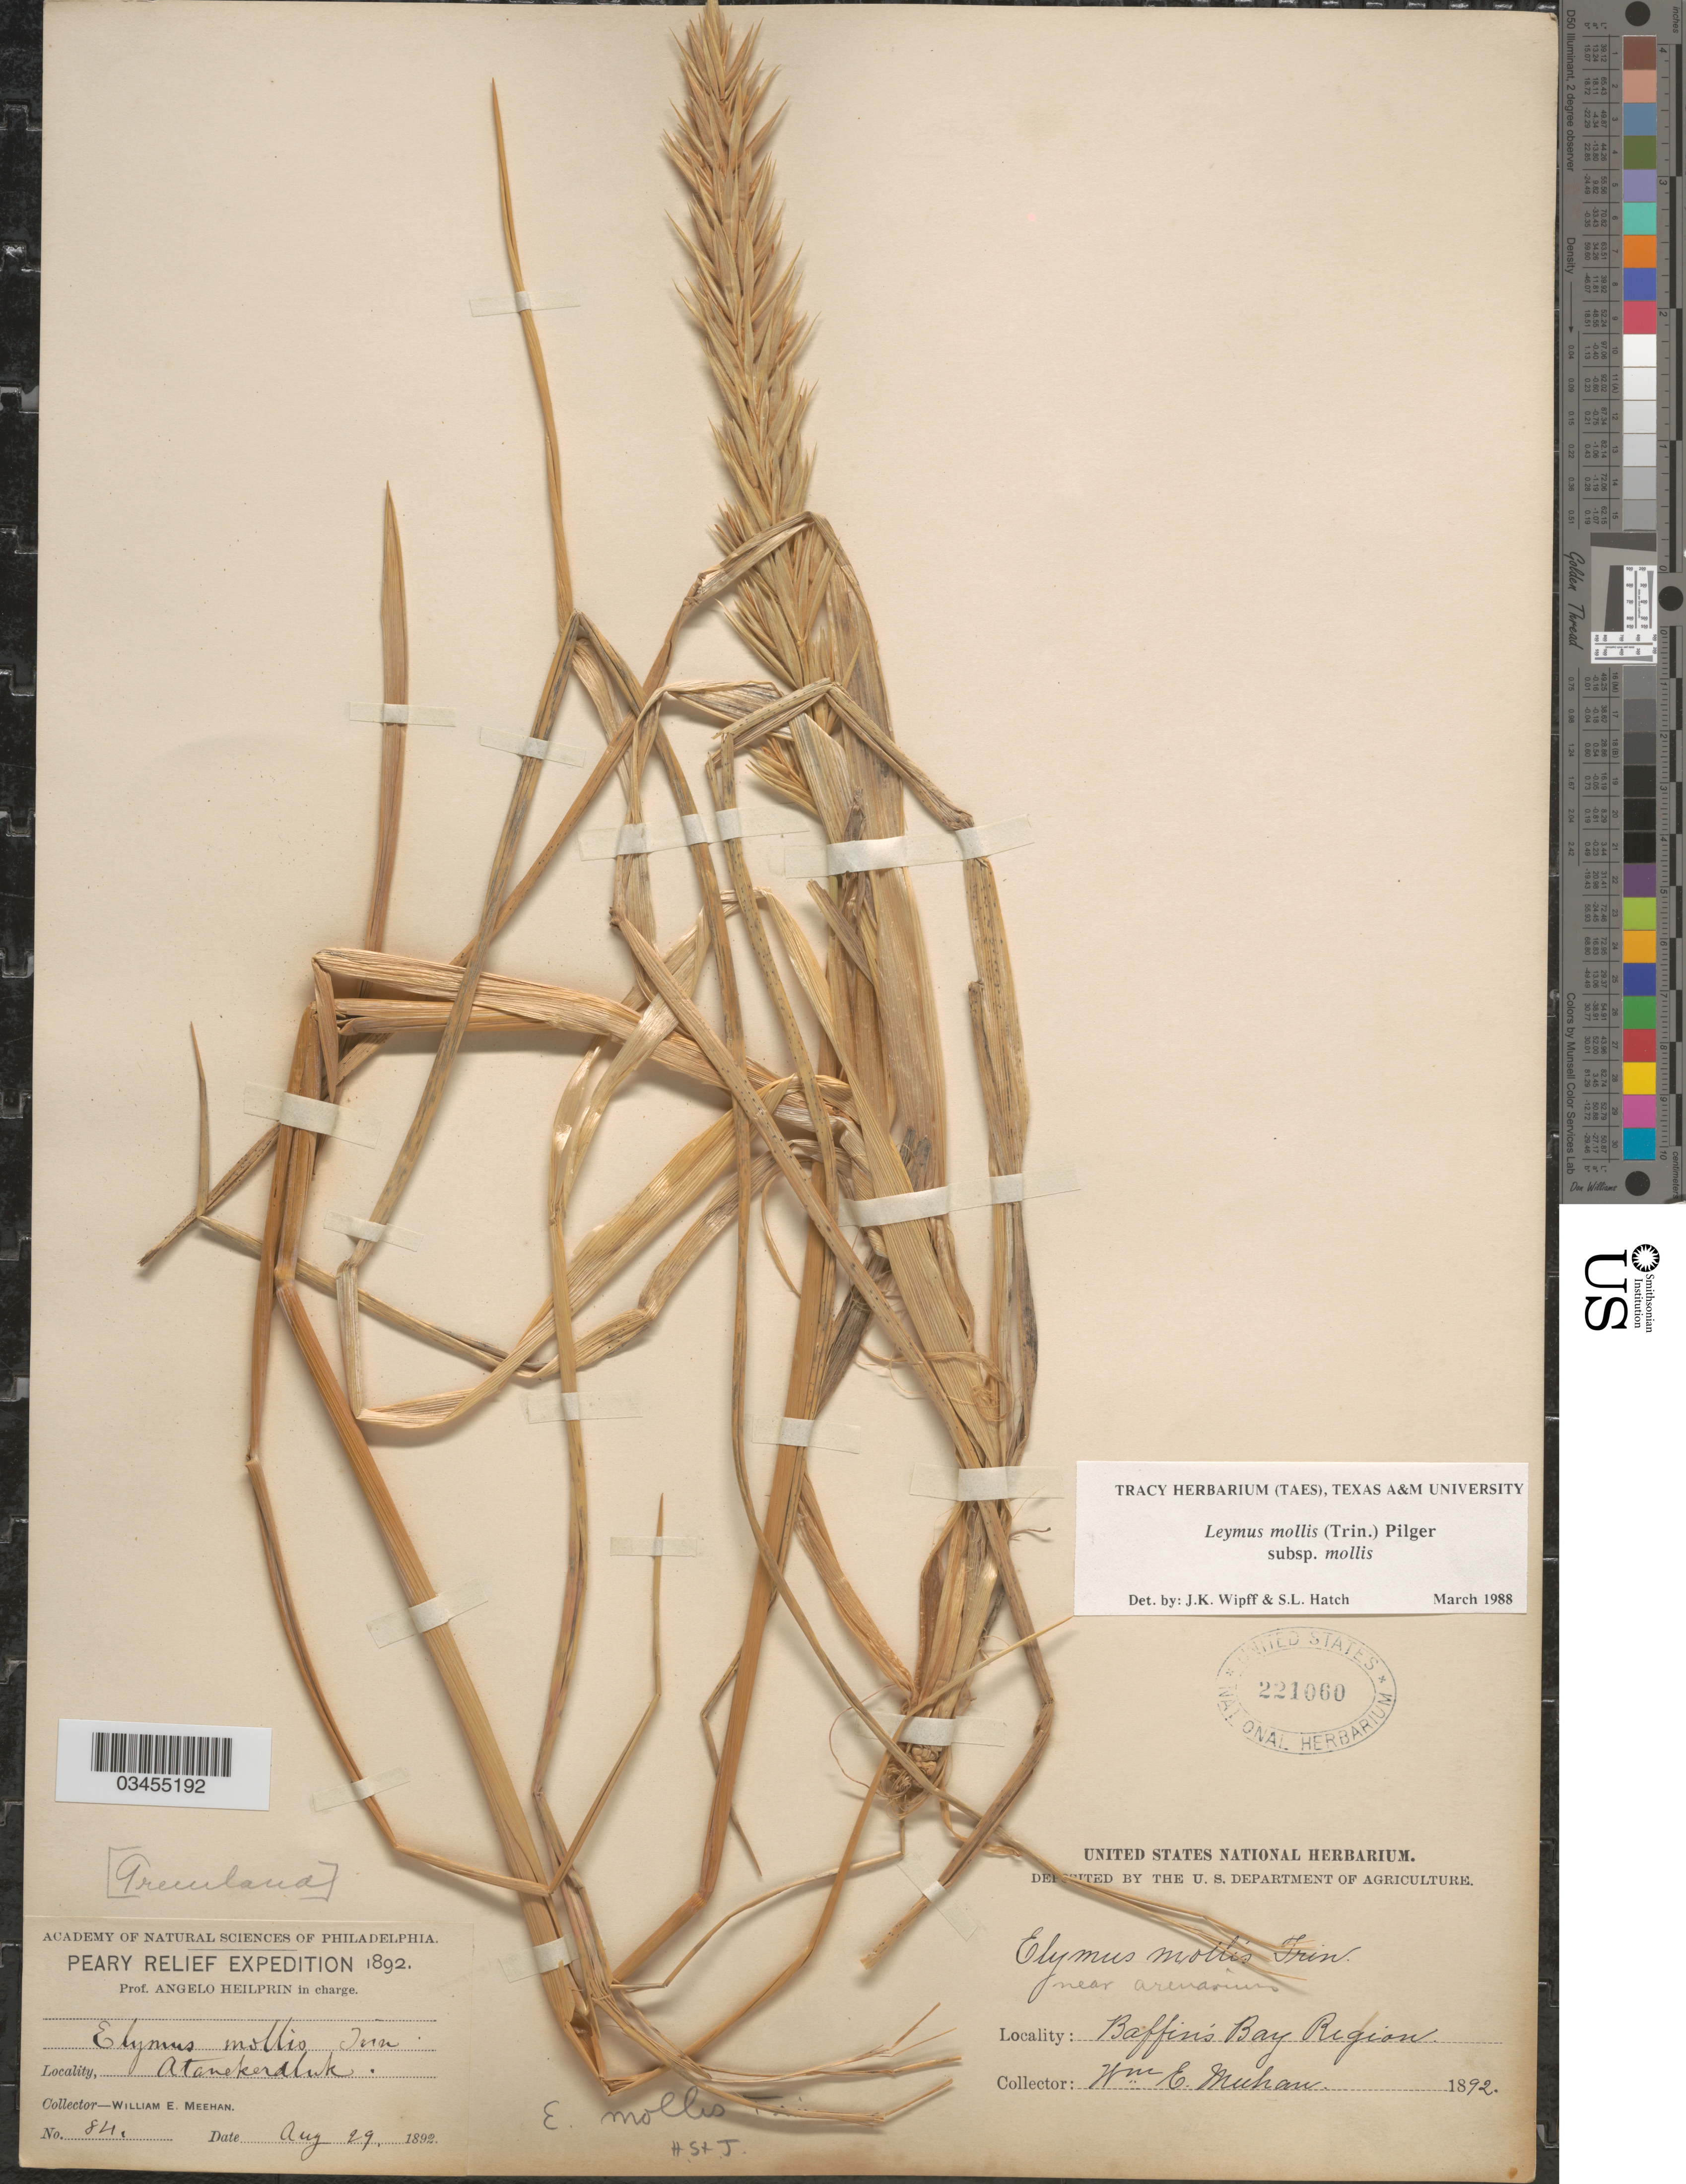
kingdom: Plantae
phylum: Tracheophyta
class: Liliopsida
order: Poales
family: Poaceae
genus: Leymus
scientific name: Leymus mollis subsp. mollis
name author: (Trin.) Pilg.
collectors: W. Meehan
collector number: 84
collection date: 1892-08-29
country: Greenland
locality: Peary Relief Expedition 1892. Atanikerdluk. Baffins Bay Region.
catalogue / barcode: US 221060